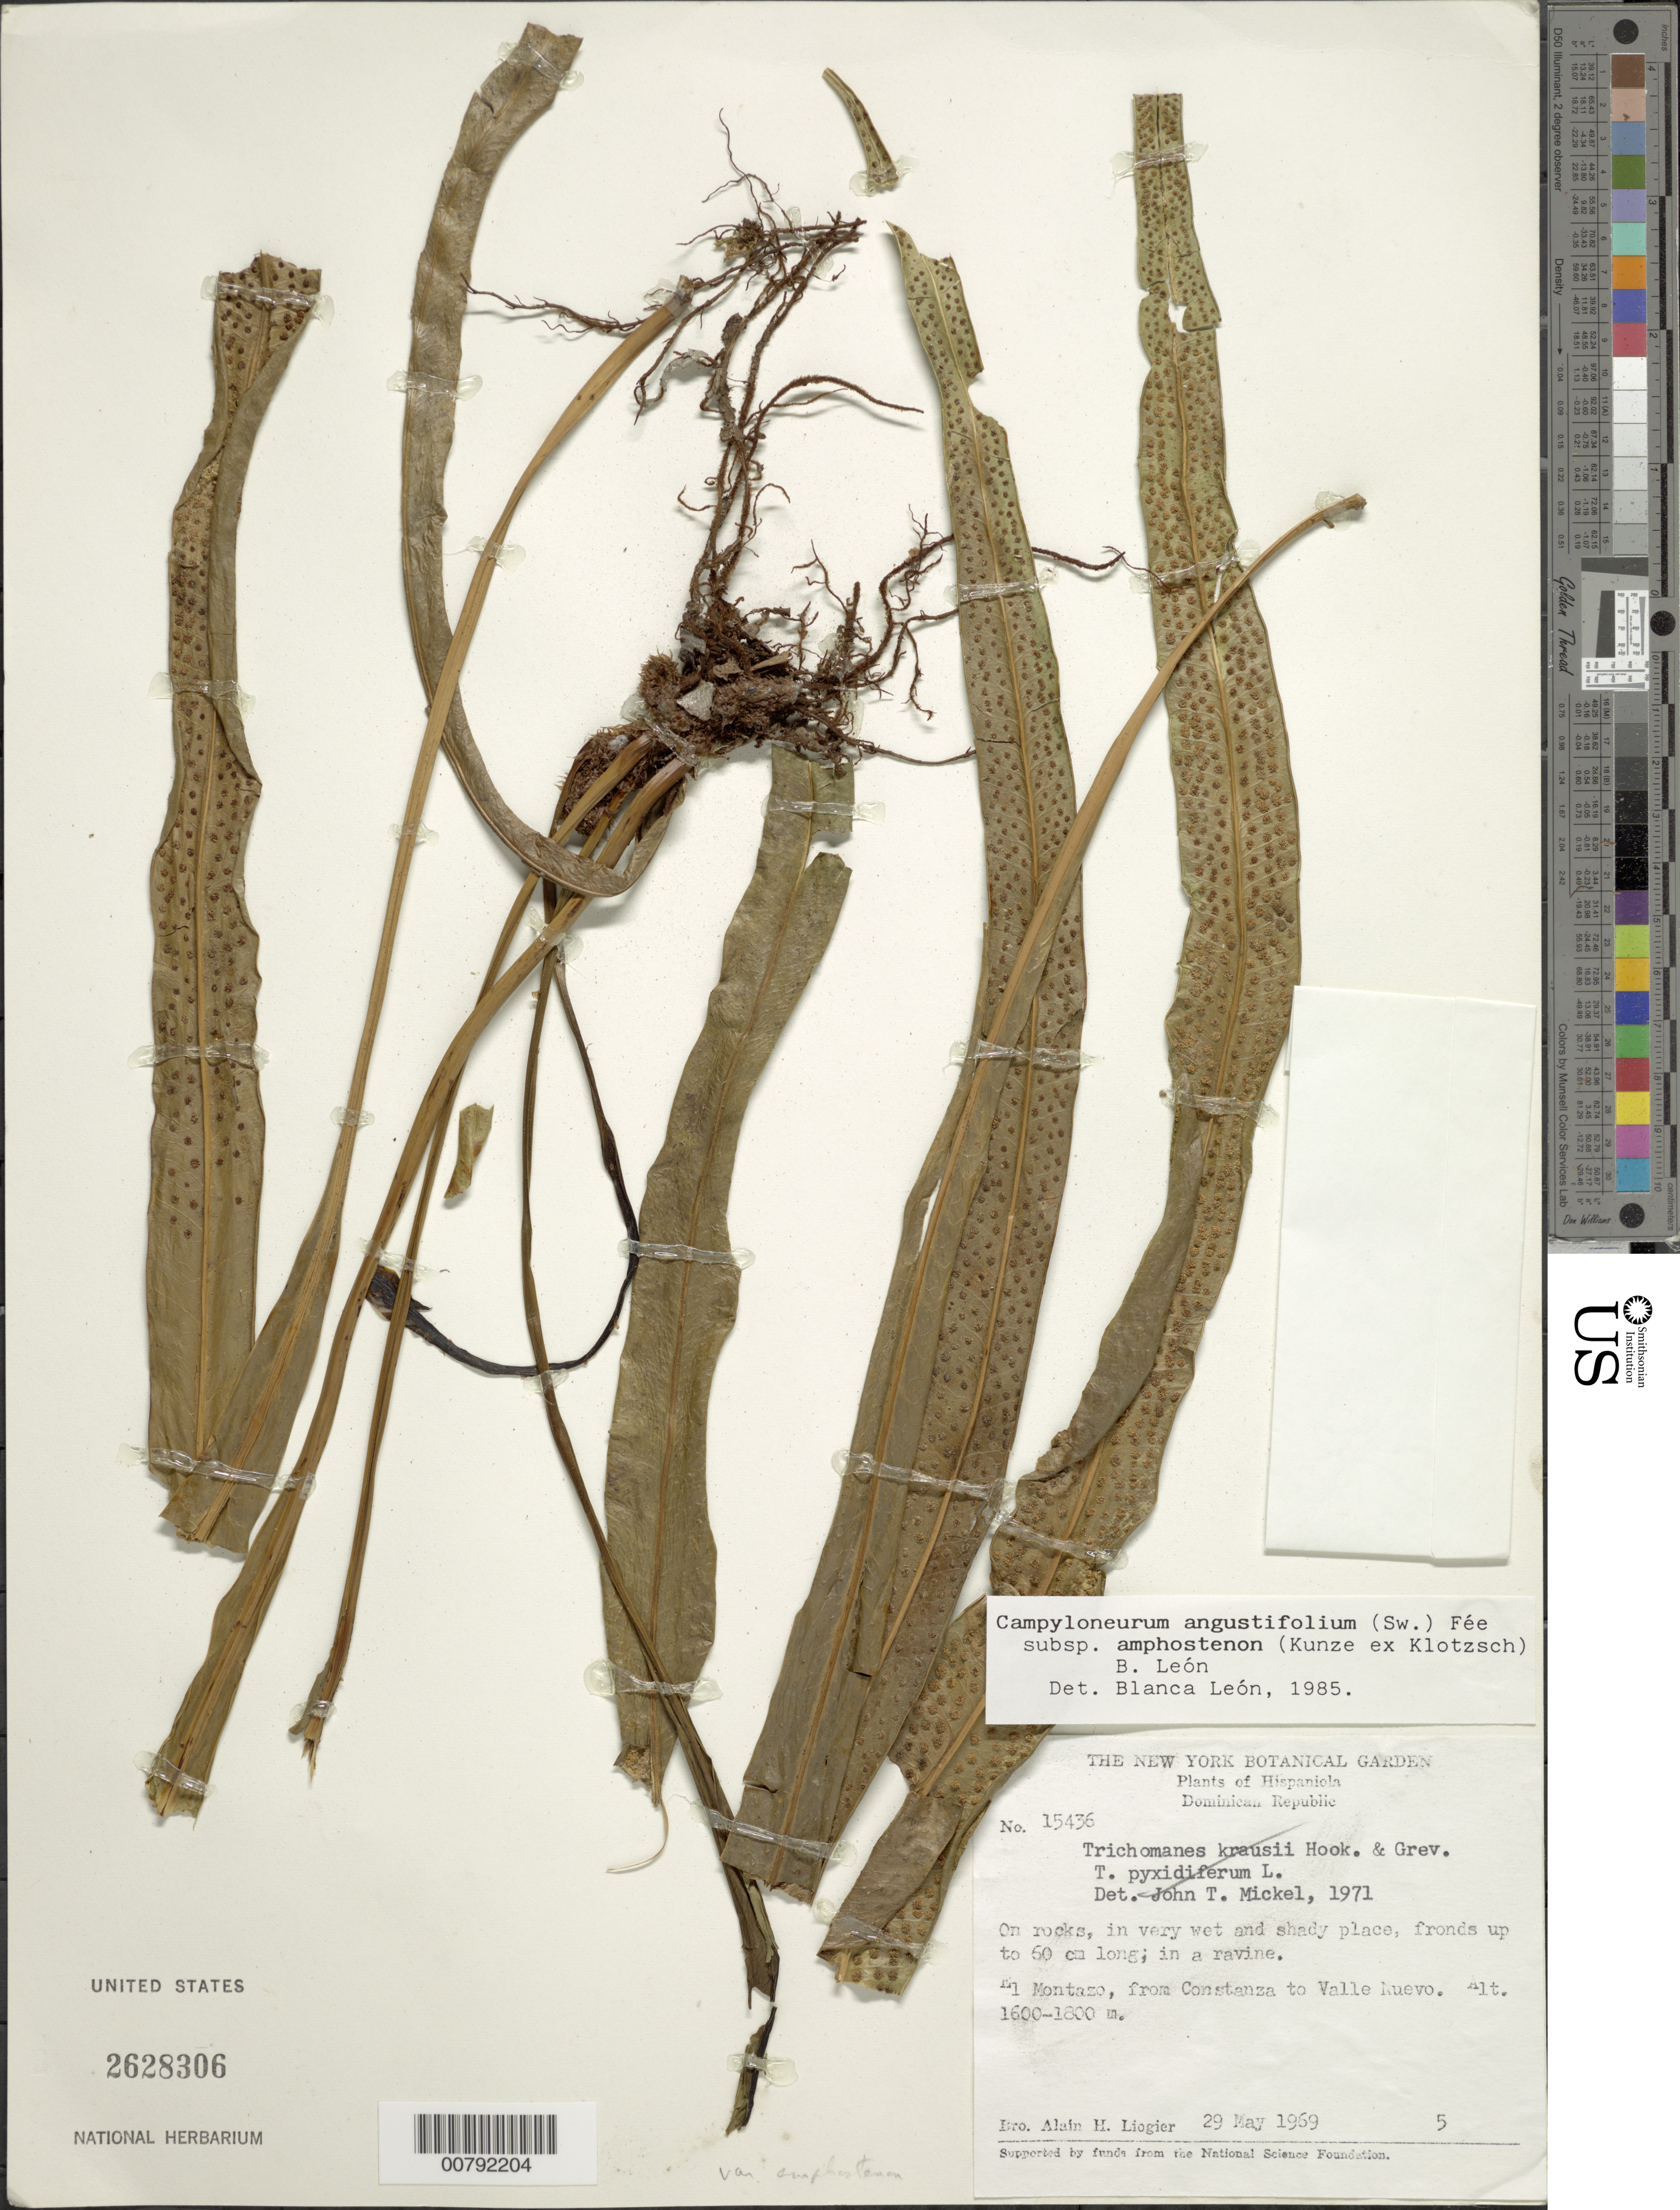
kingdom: Plantae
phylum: Tracheophyta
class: Polypodiopsida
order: Polypodiales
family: Polypodiaceae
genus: Campyloneurum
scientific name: Campyloneurum angustifolium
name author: (Sw.) Fée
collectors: A. H. Liogier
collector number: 15436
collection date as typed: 29 May 1969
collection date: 1969-05-29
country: Dominican Republic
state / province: La Vega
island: Hispaniola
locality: El Montazo, from Constanza to Valle Nuevo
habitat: On rocks, in very wet and shady place; in a ravine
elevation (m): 1600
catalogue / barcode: US 2628306